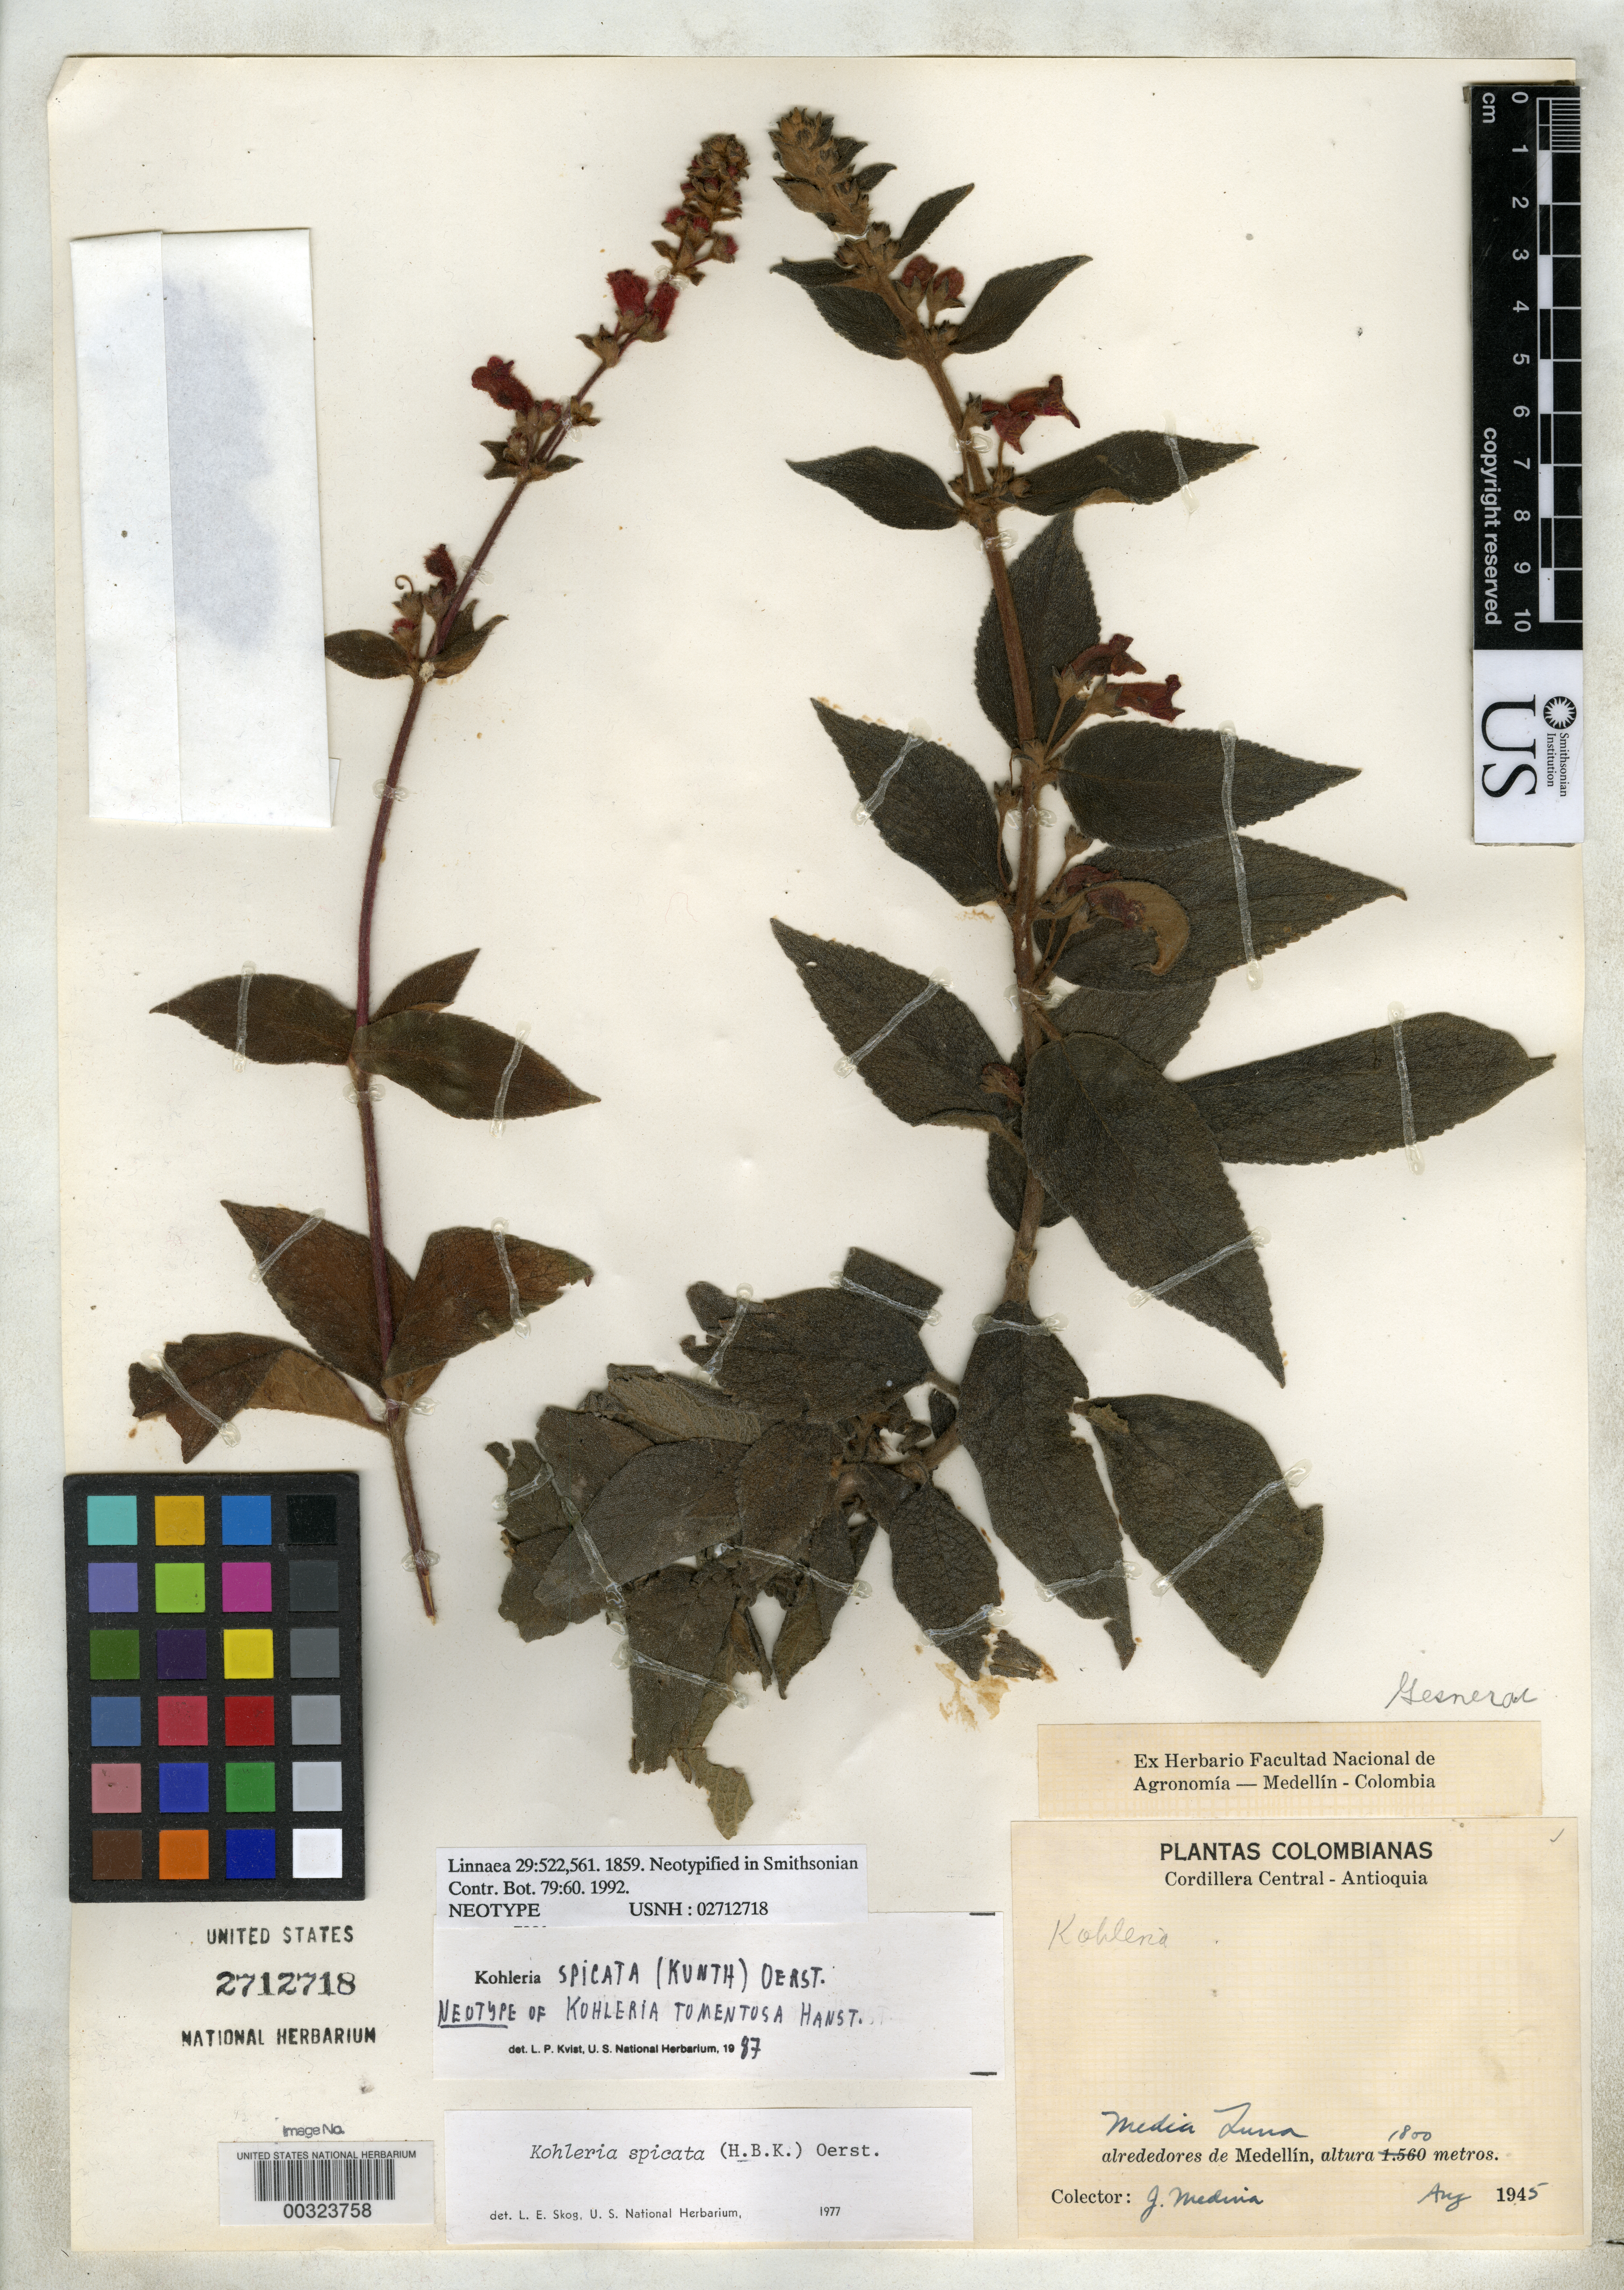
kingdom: Plantae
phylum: Tracheophyta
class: Magnoliopsida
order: Lamiales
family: Gesneriaceae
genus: Kohleria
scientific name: Kohleria tomentosa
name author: Hanst.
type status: Neotype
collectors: J. Medina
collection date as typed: Aug 1945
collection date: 1945-08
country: Colombia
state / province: Antioquia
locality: Cordillera Central, outskirts of Medellin.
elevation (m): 1800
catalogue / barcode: US 2712718